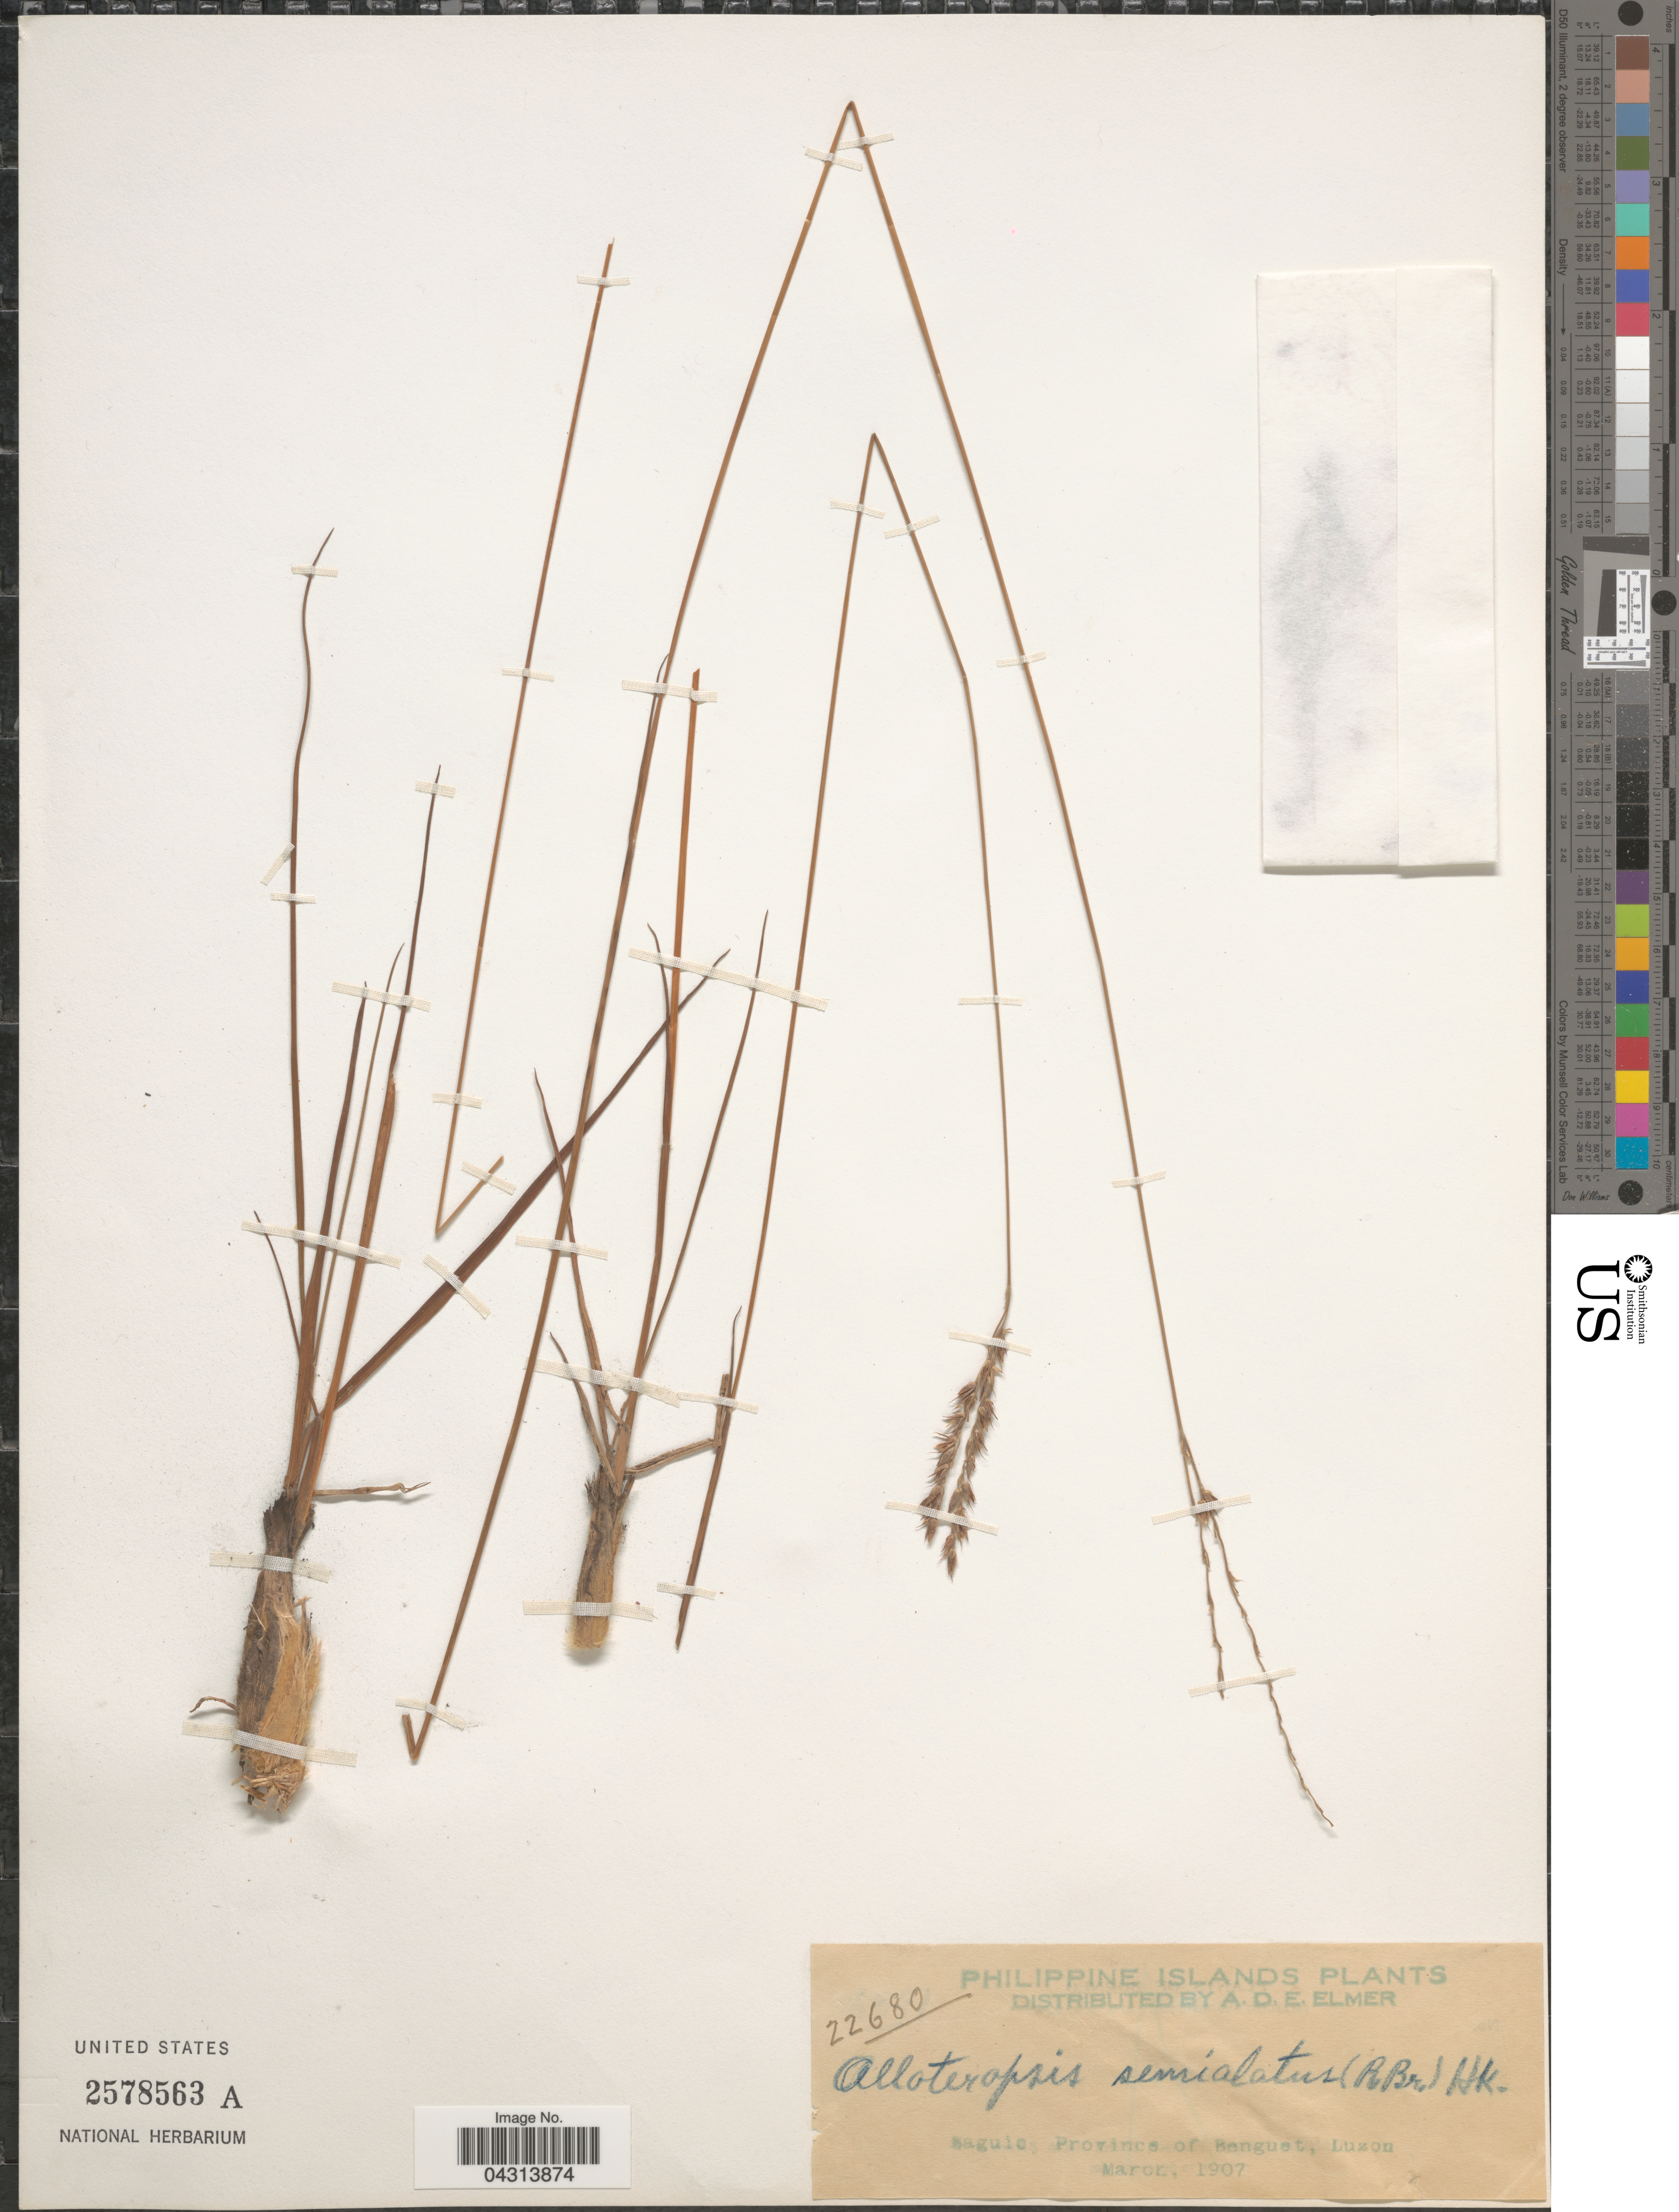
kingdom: Plantae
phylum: Tracheophyta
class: Liliopsida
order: Poales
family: Poaceae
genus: Alloteropsis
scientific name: Alloteropsis semialata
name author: (R. Br.) Hitchc.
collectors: A. D. E. Elmer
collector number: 22680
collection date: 1907-03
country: Philippines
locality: Baguio: Province of Benguet.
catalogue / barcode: US 2578563A